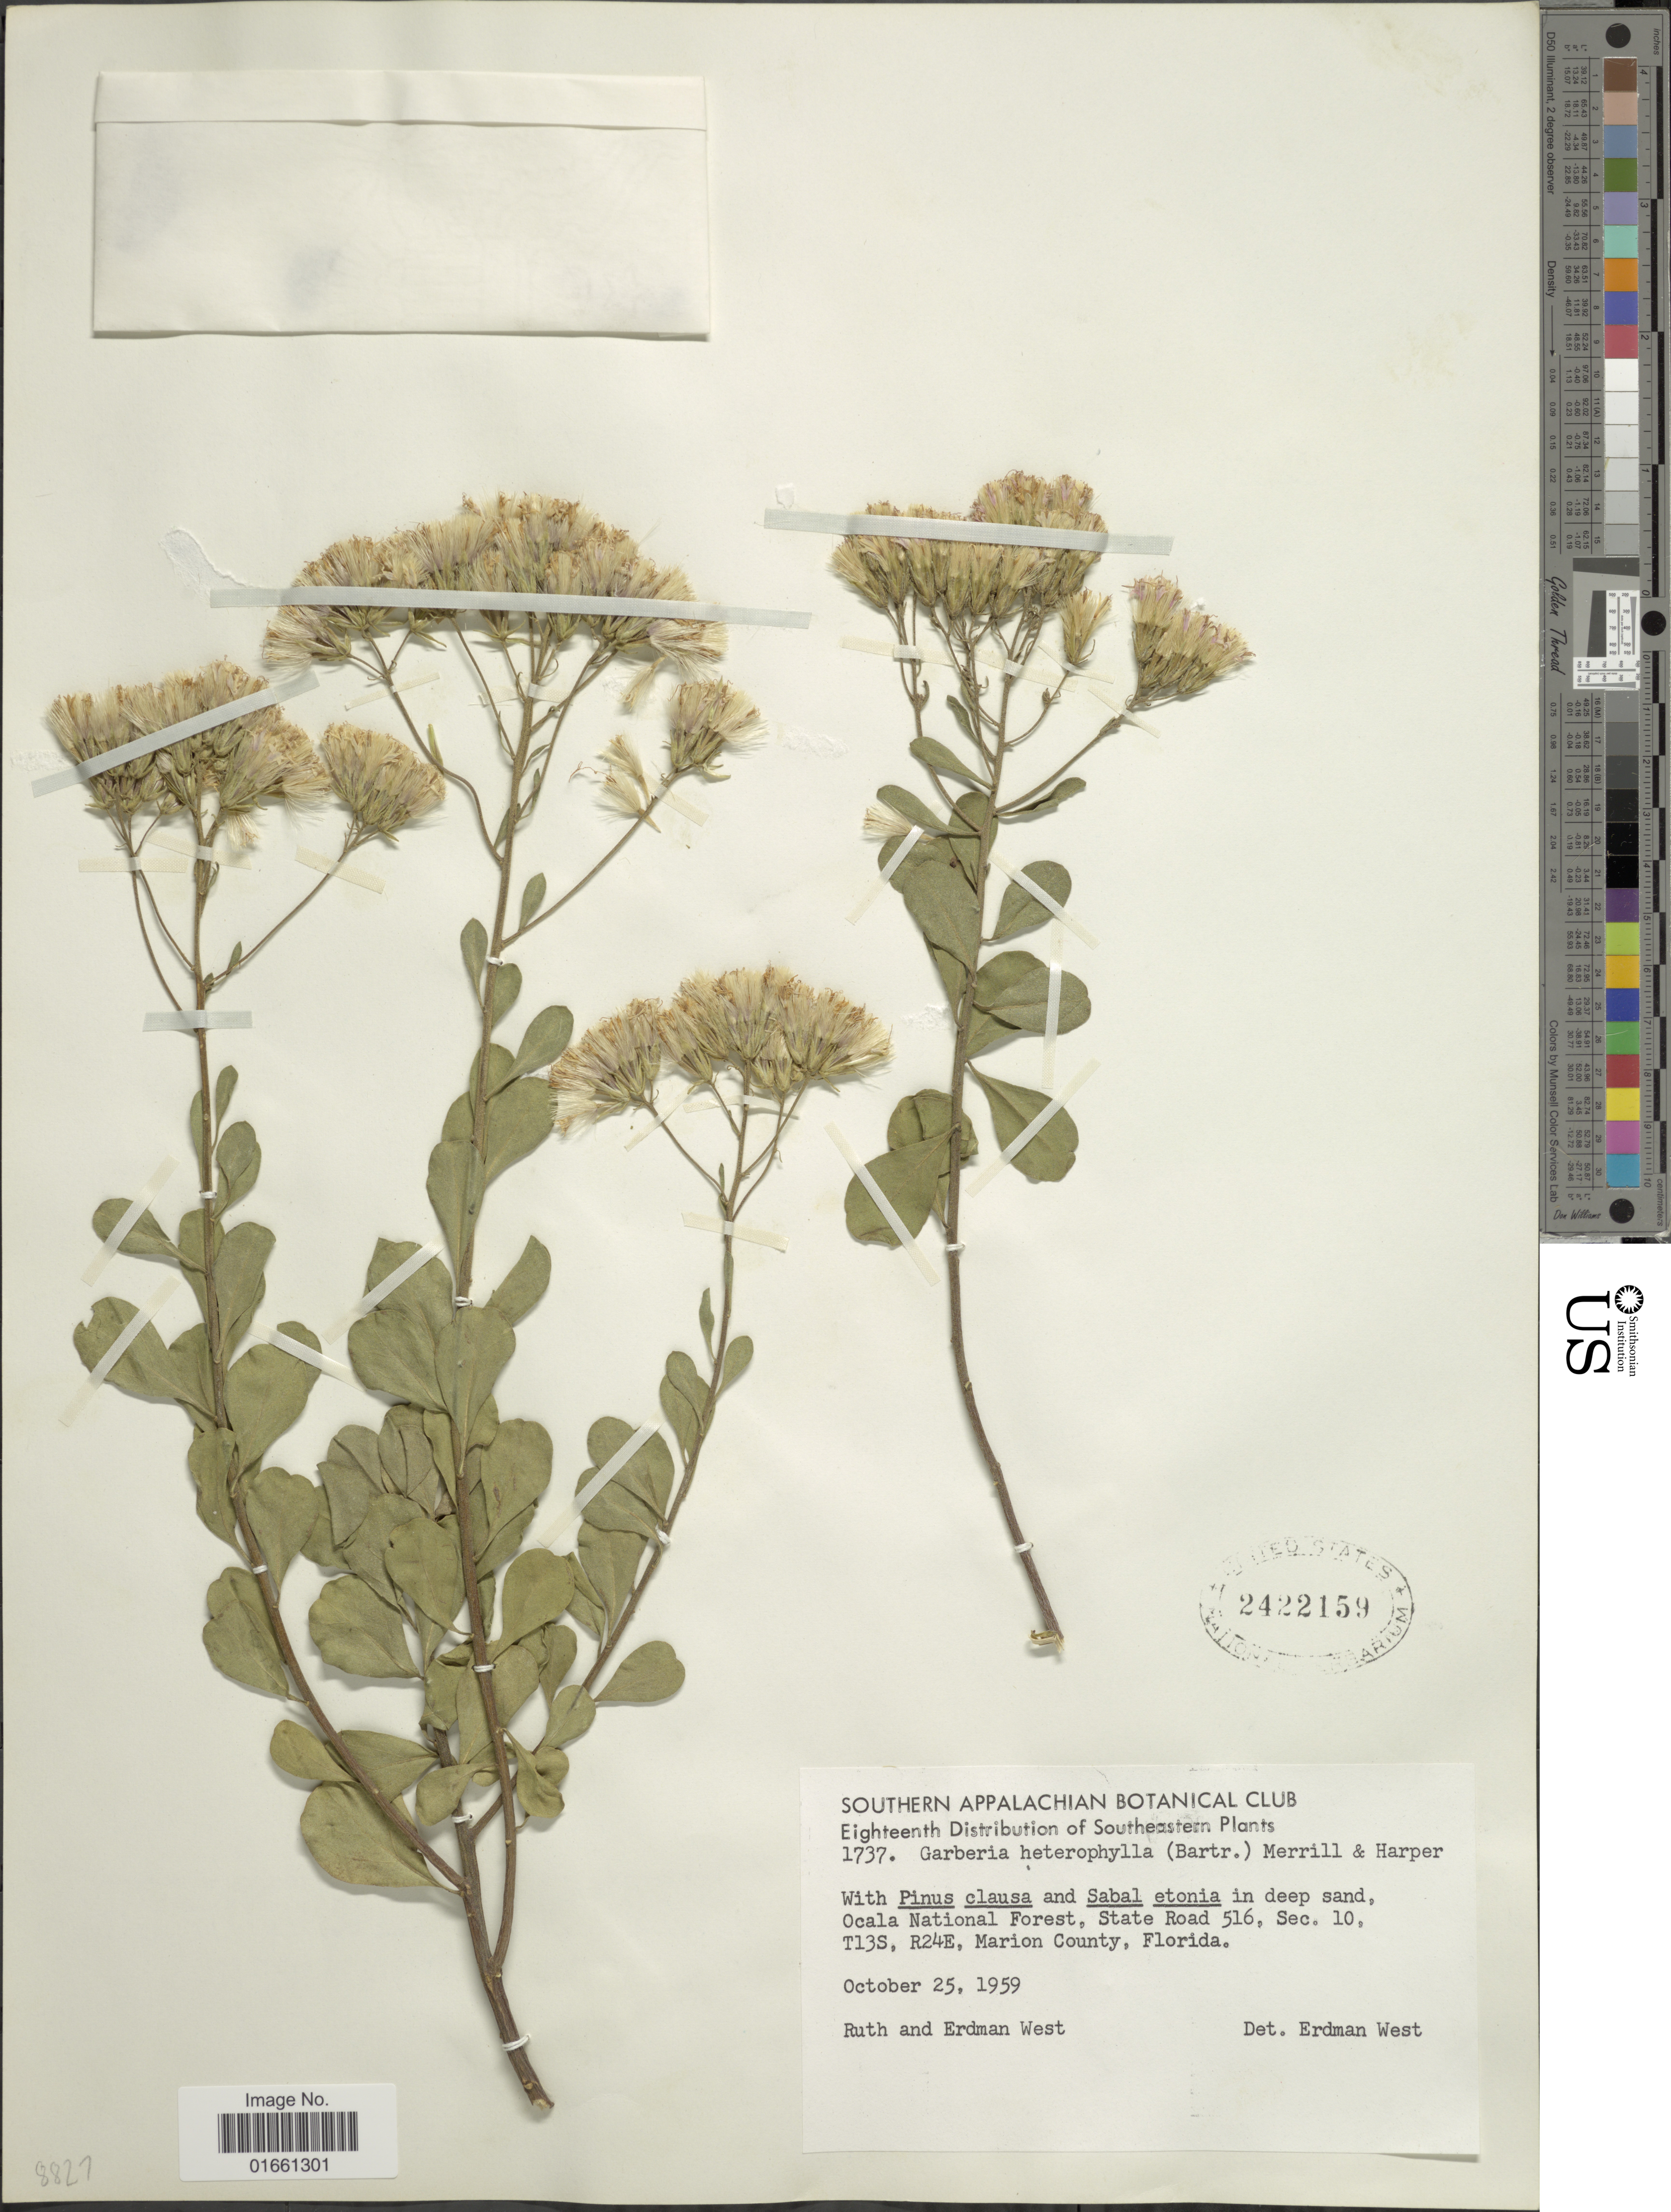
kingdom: Plantae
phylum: Tracheophyta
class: Magnoliopsida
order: Asterales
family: Asteraceae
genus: Garberia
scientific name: Garberia heterophylla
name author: (W. Bartram) Merr. & F. Harper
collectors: R. West & E. West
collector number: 1737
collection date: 1959-10-25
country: United States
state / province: Florida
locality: Ocala National Forest, State Road 516, Sec. 10 T13S, R24E, Marion County.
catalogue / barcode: US 2411159